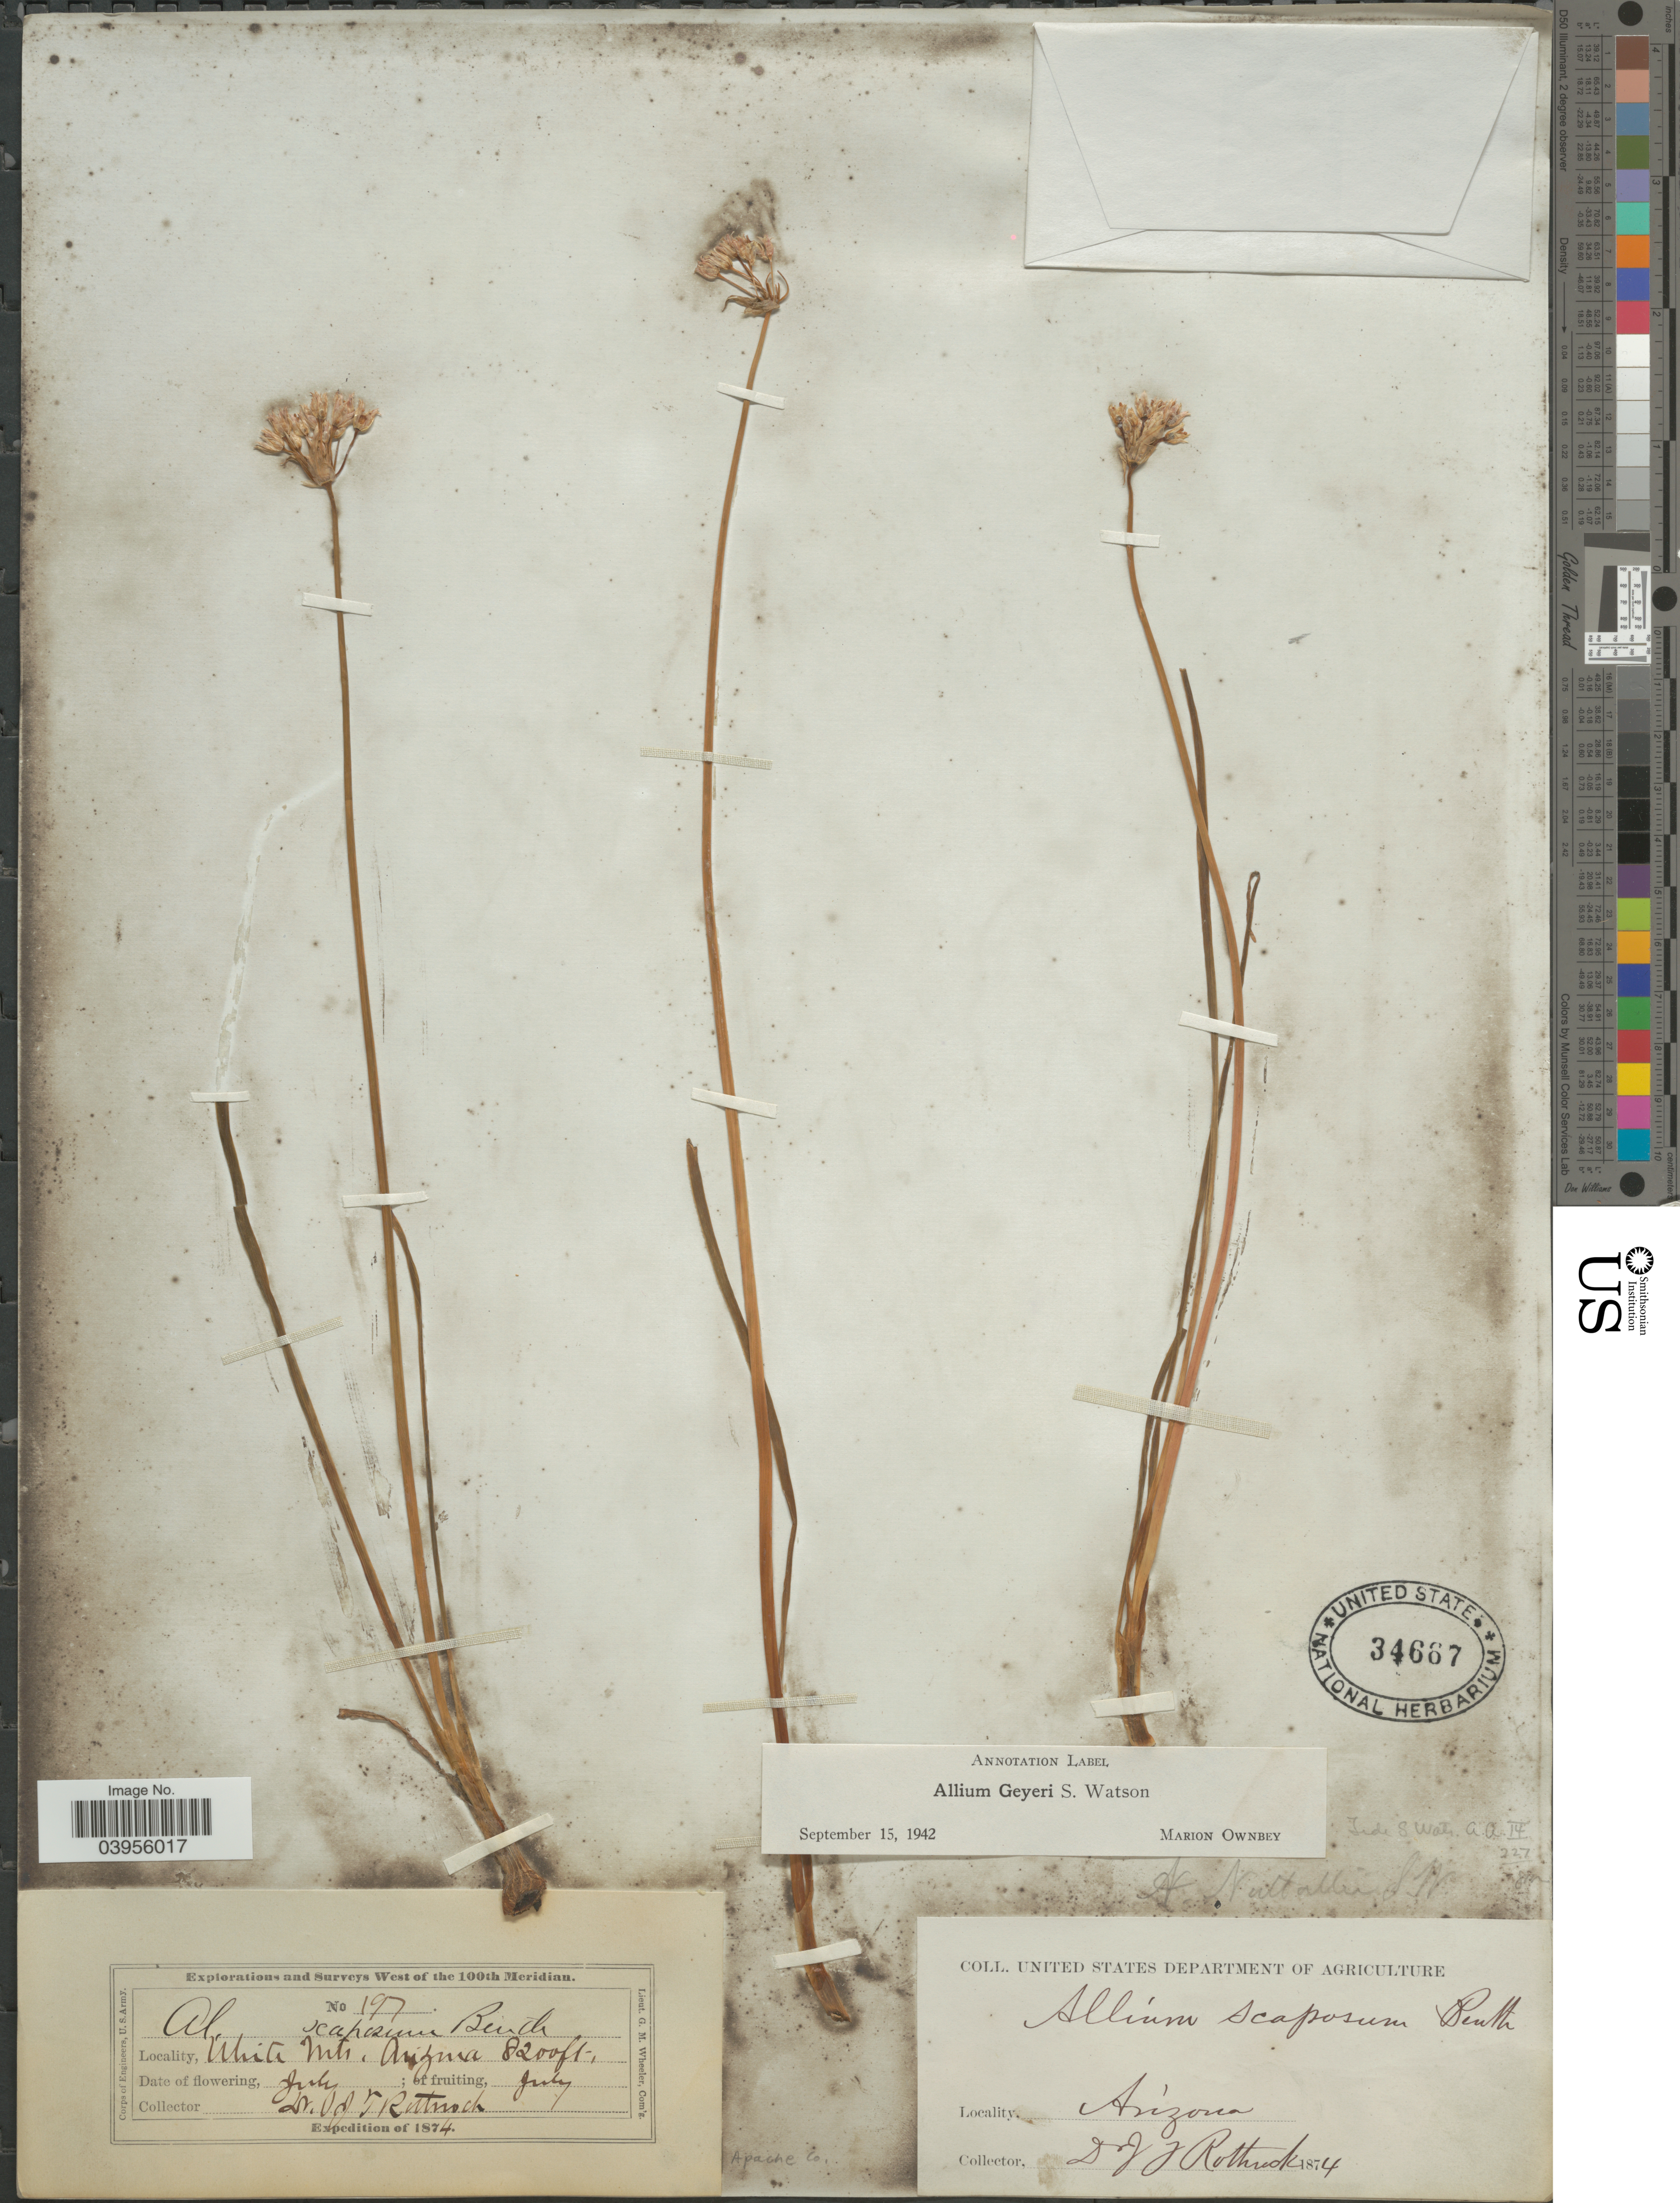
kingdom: Plantae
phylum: Tracheophyta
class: Liliopsida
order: Asparagales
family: Amaryllidaceae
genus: Allium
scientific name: Allium geyeri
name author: S. Watson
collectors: J. T. Rothrock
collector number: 197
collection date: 1874-07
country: United States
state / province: Arizona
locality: White Mts.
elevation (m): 2499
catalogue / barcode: US 34667